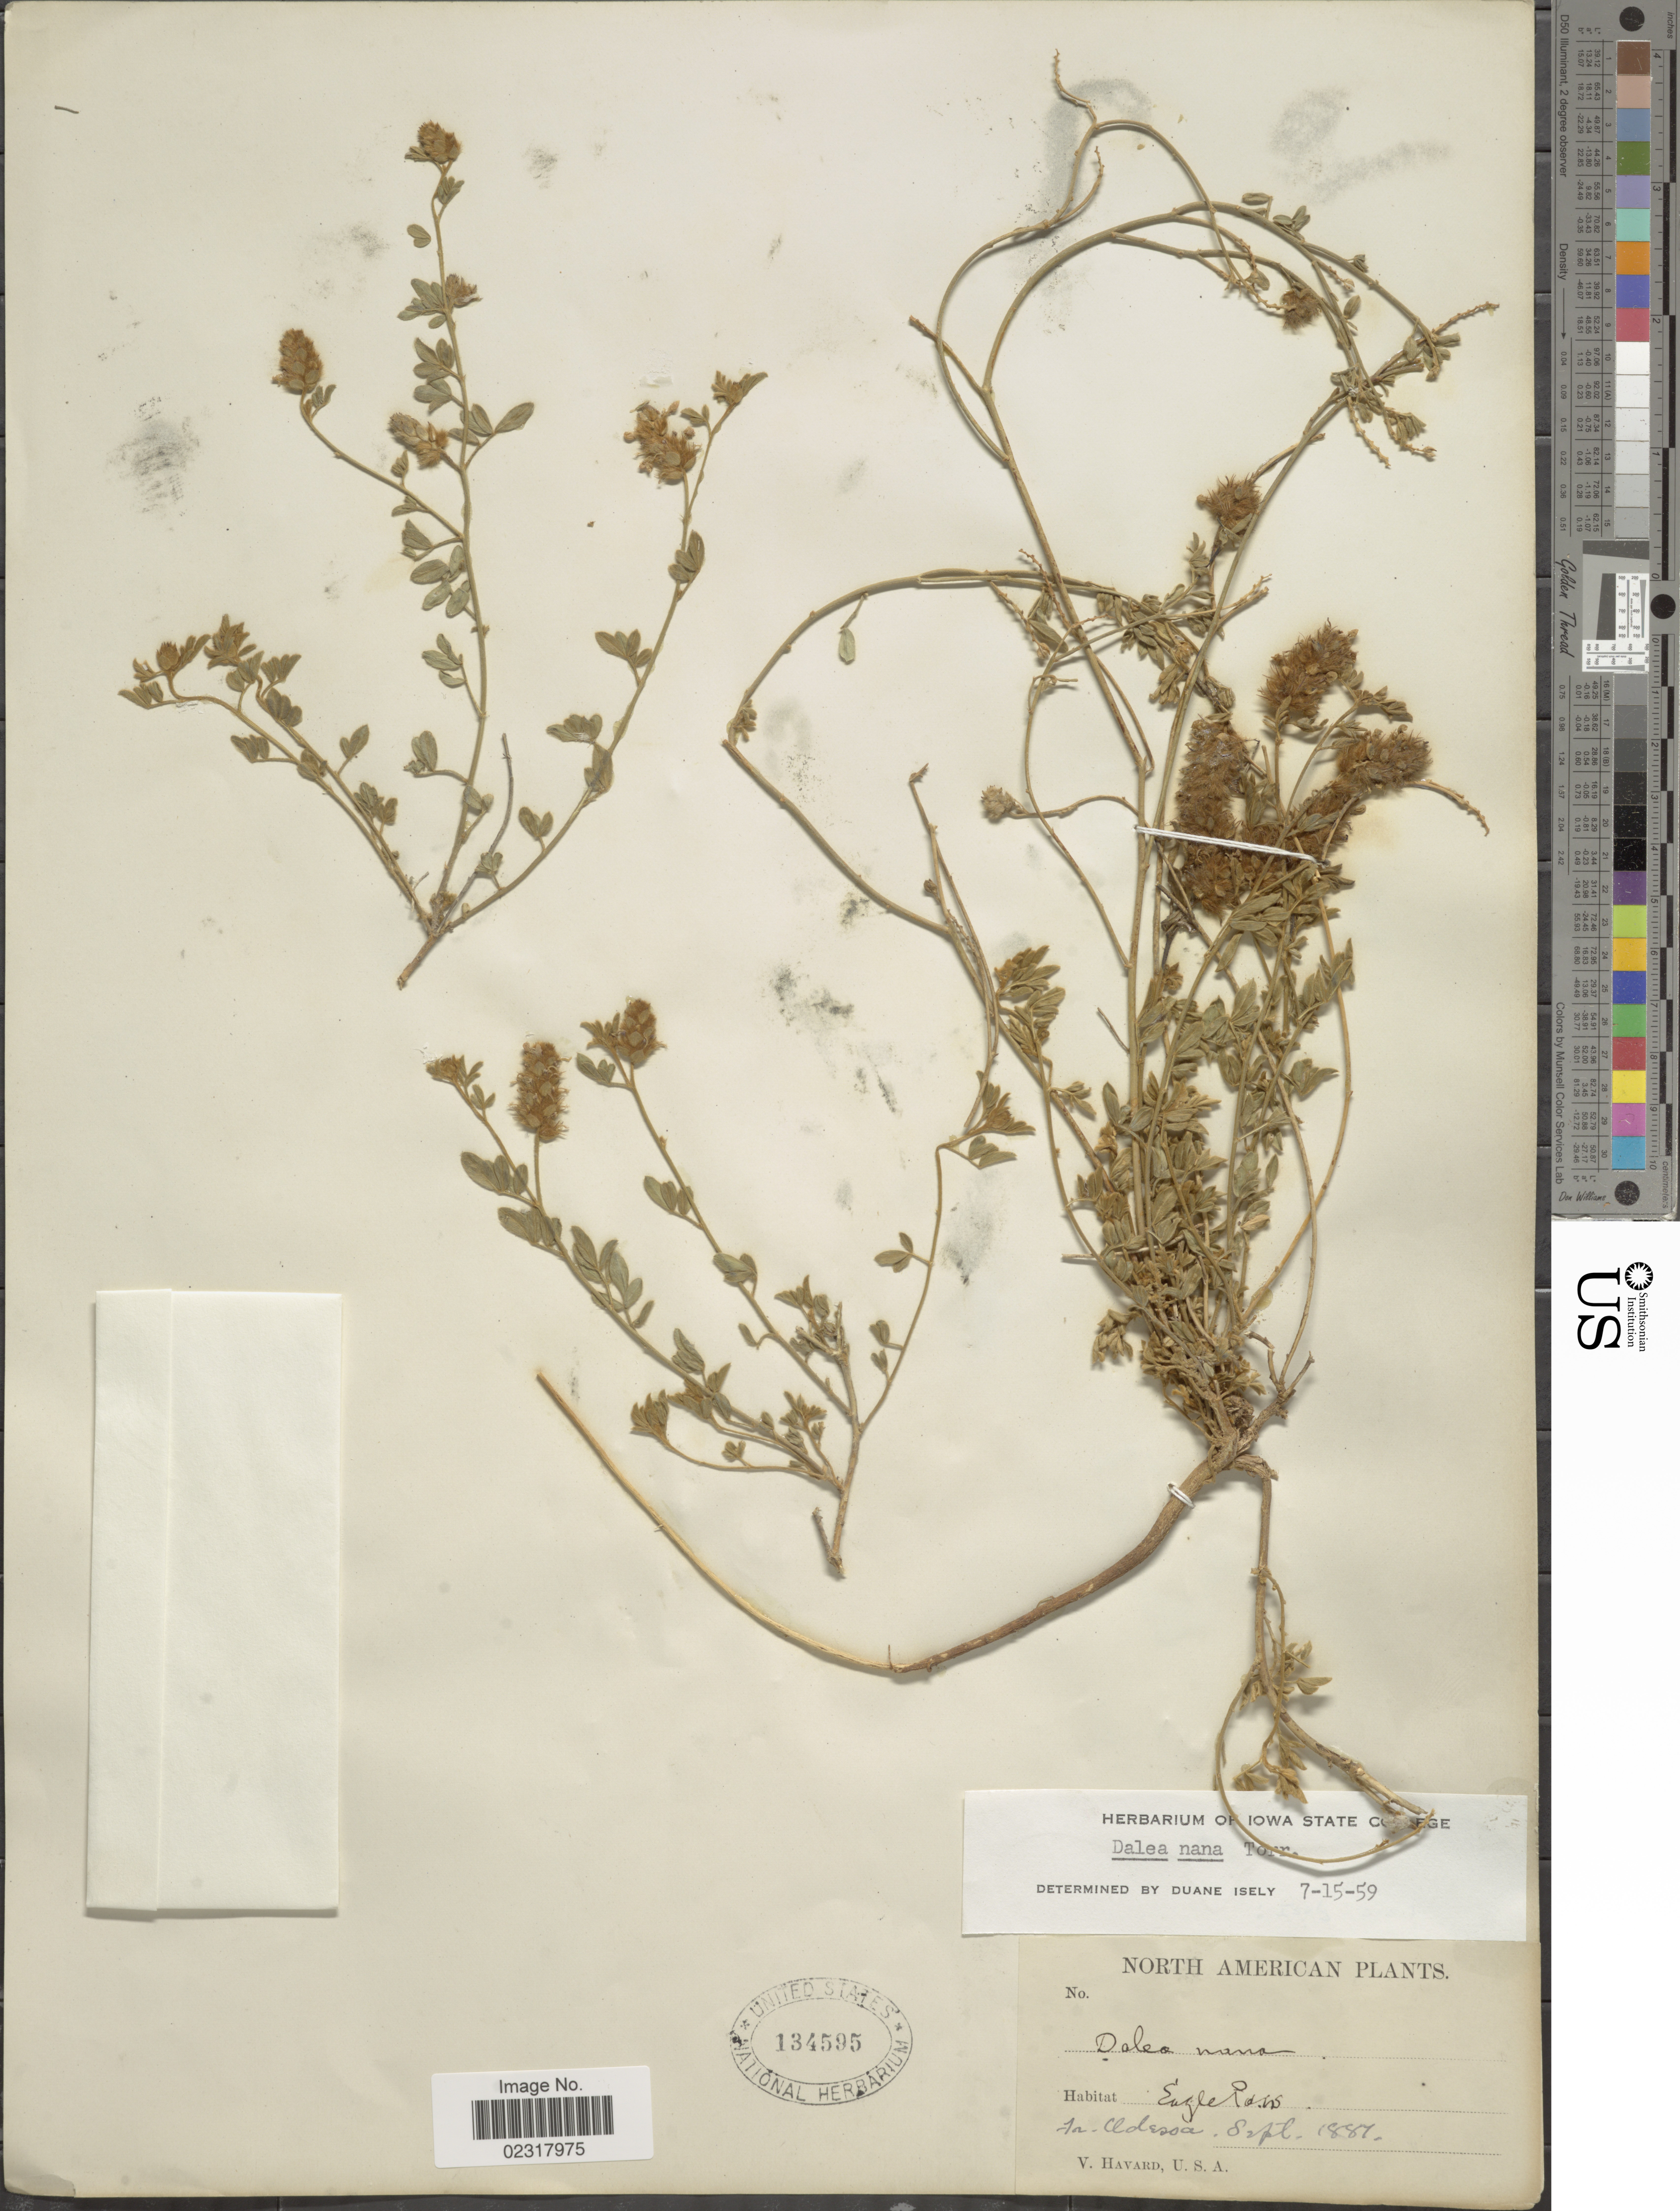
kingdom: Plantae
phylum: Tracheophyta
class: Magnoliopsida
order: Fabales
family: Fabaceae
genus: Dalea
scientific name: Dalea nana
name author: Torr. & A. Gray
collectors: V. Havard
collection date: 1887-09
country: United States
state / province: Texas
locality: North America, Eagle Pass, in Odessa.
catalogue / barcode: US 134595